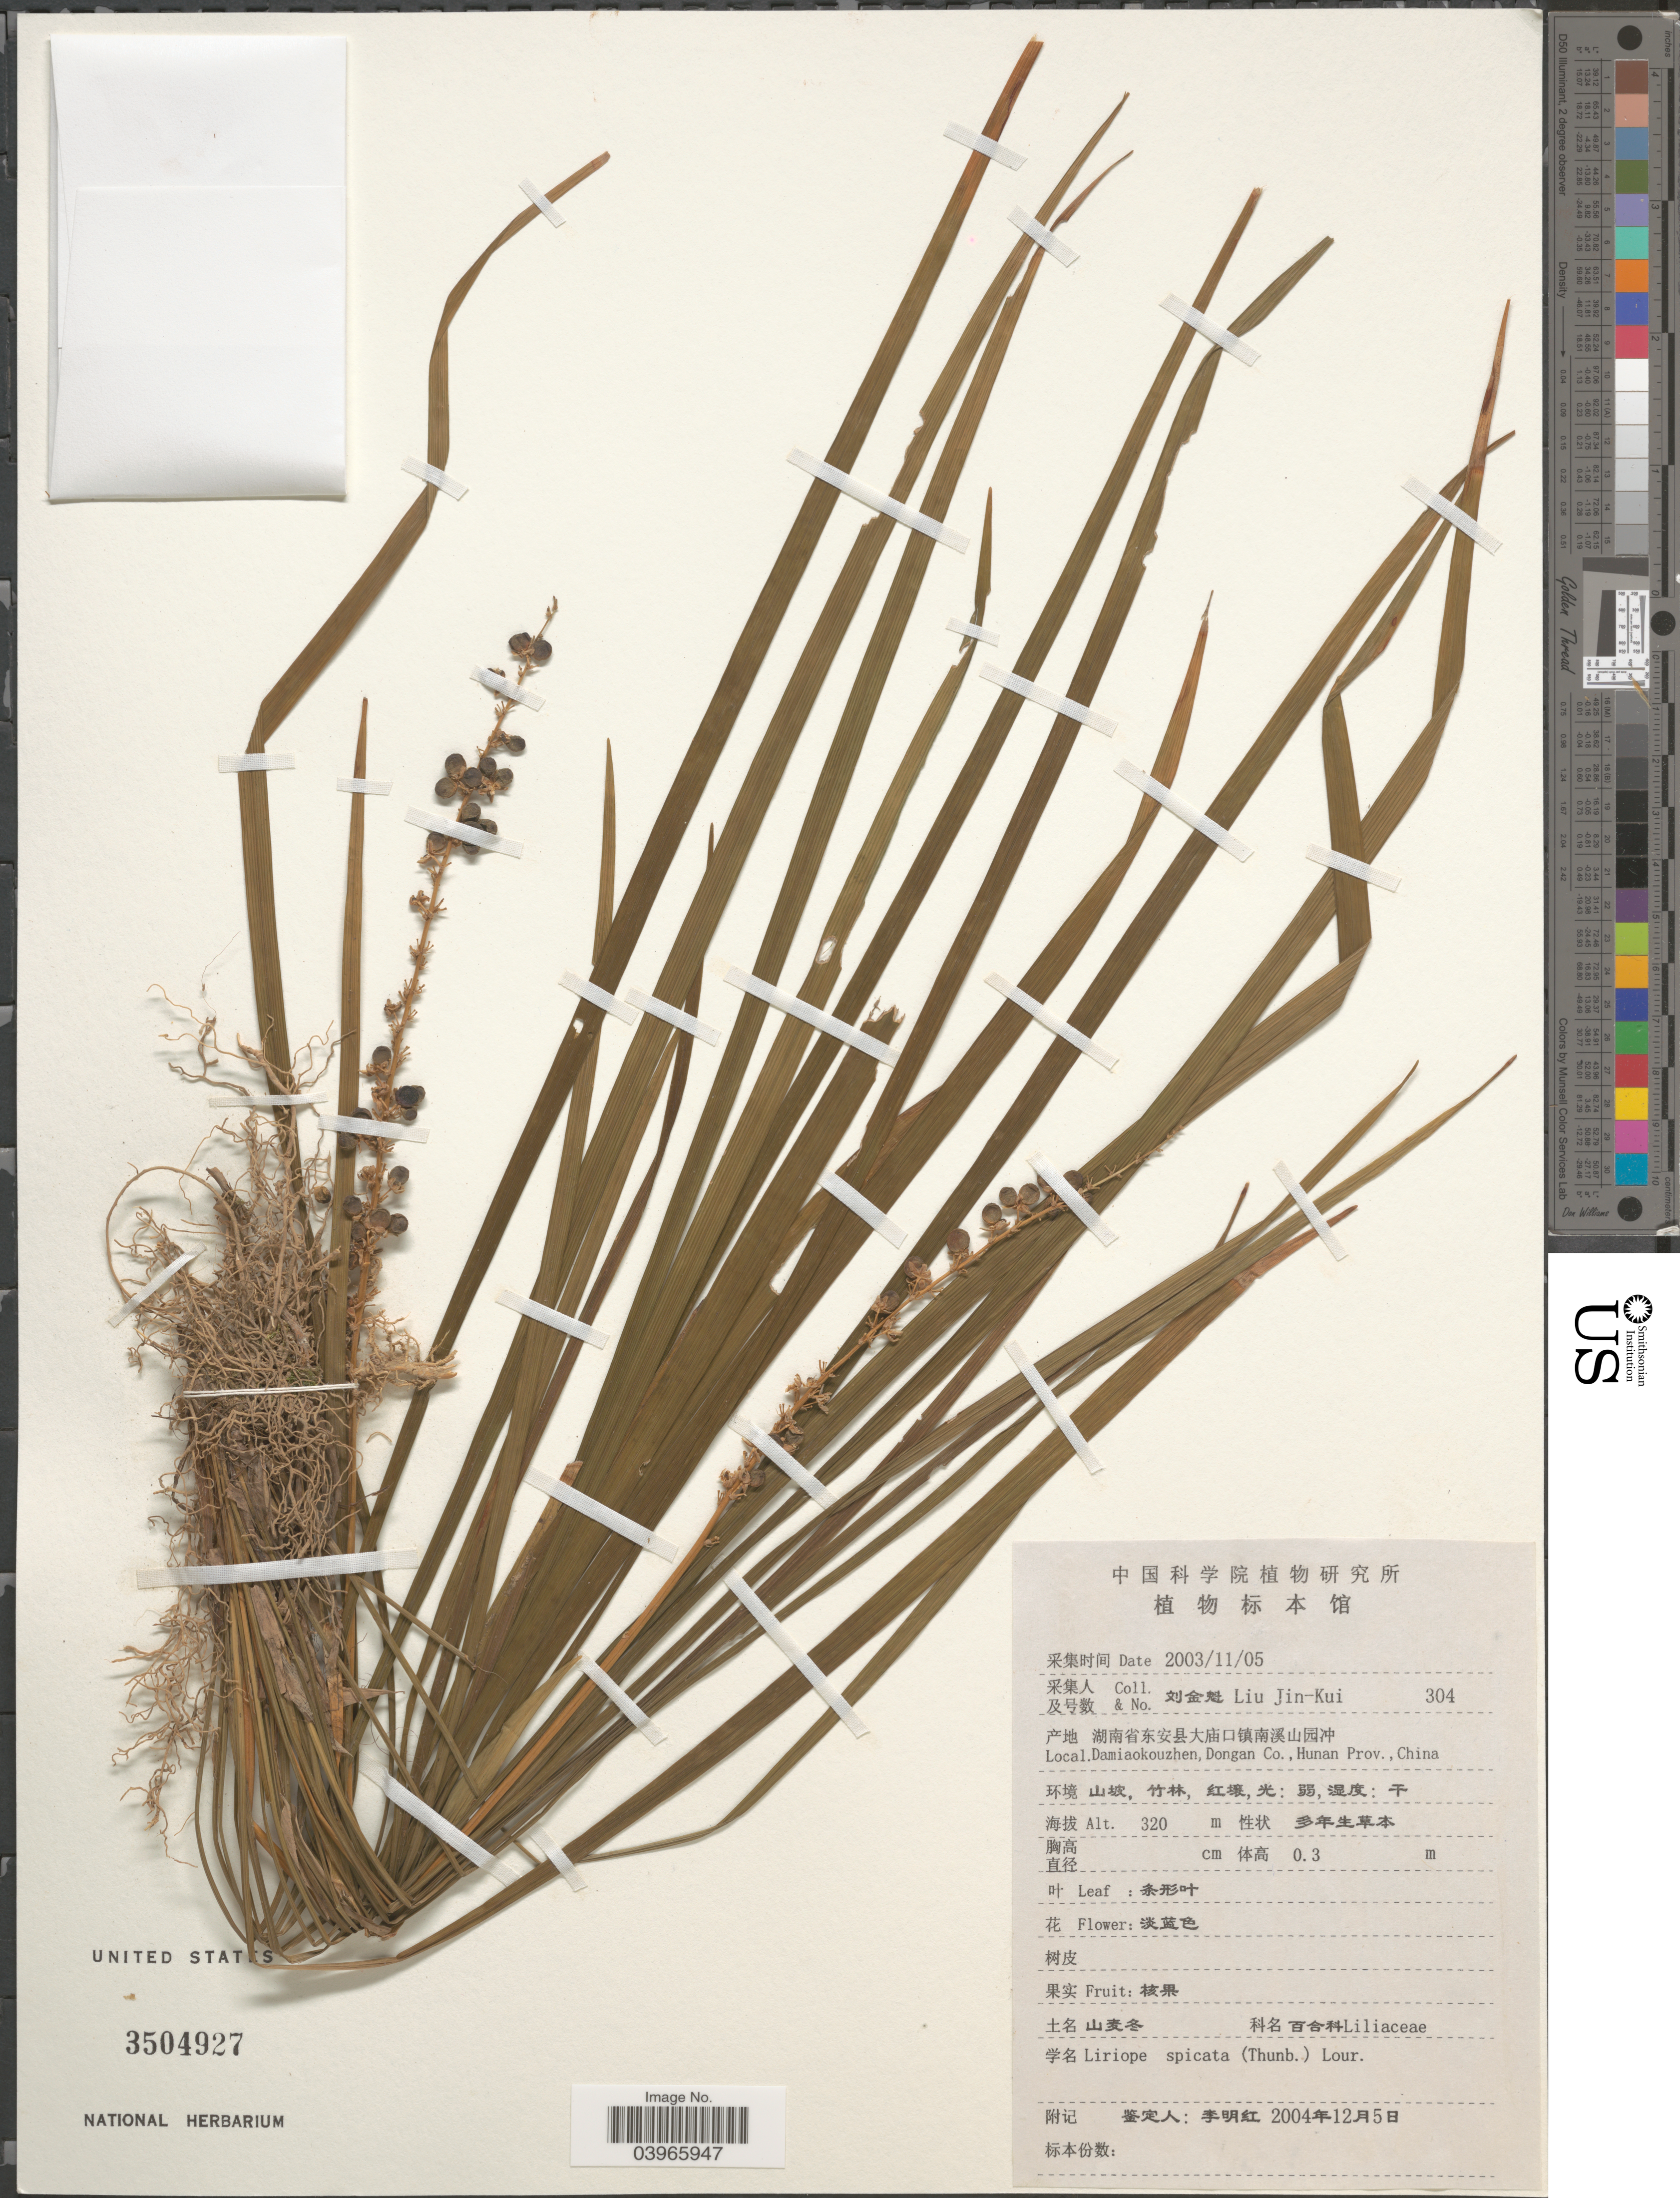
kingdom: Plantae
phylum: Tracheophyta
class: Liliopsida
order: Asparagales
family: Asparagaceae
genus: Liriope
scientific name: Liriope spicata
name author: Lour.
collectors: Liu Jin-Kui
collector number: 304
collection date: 2003-11-05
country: China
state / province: Hunan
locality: Damiaokouzhen, Dongan Co.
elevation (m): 320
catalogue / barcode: US 3504927